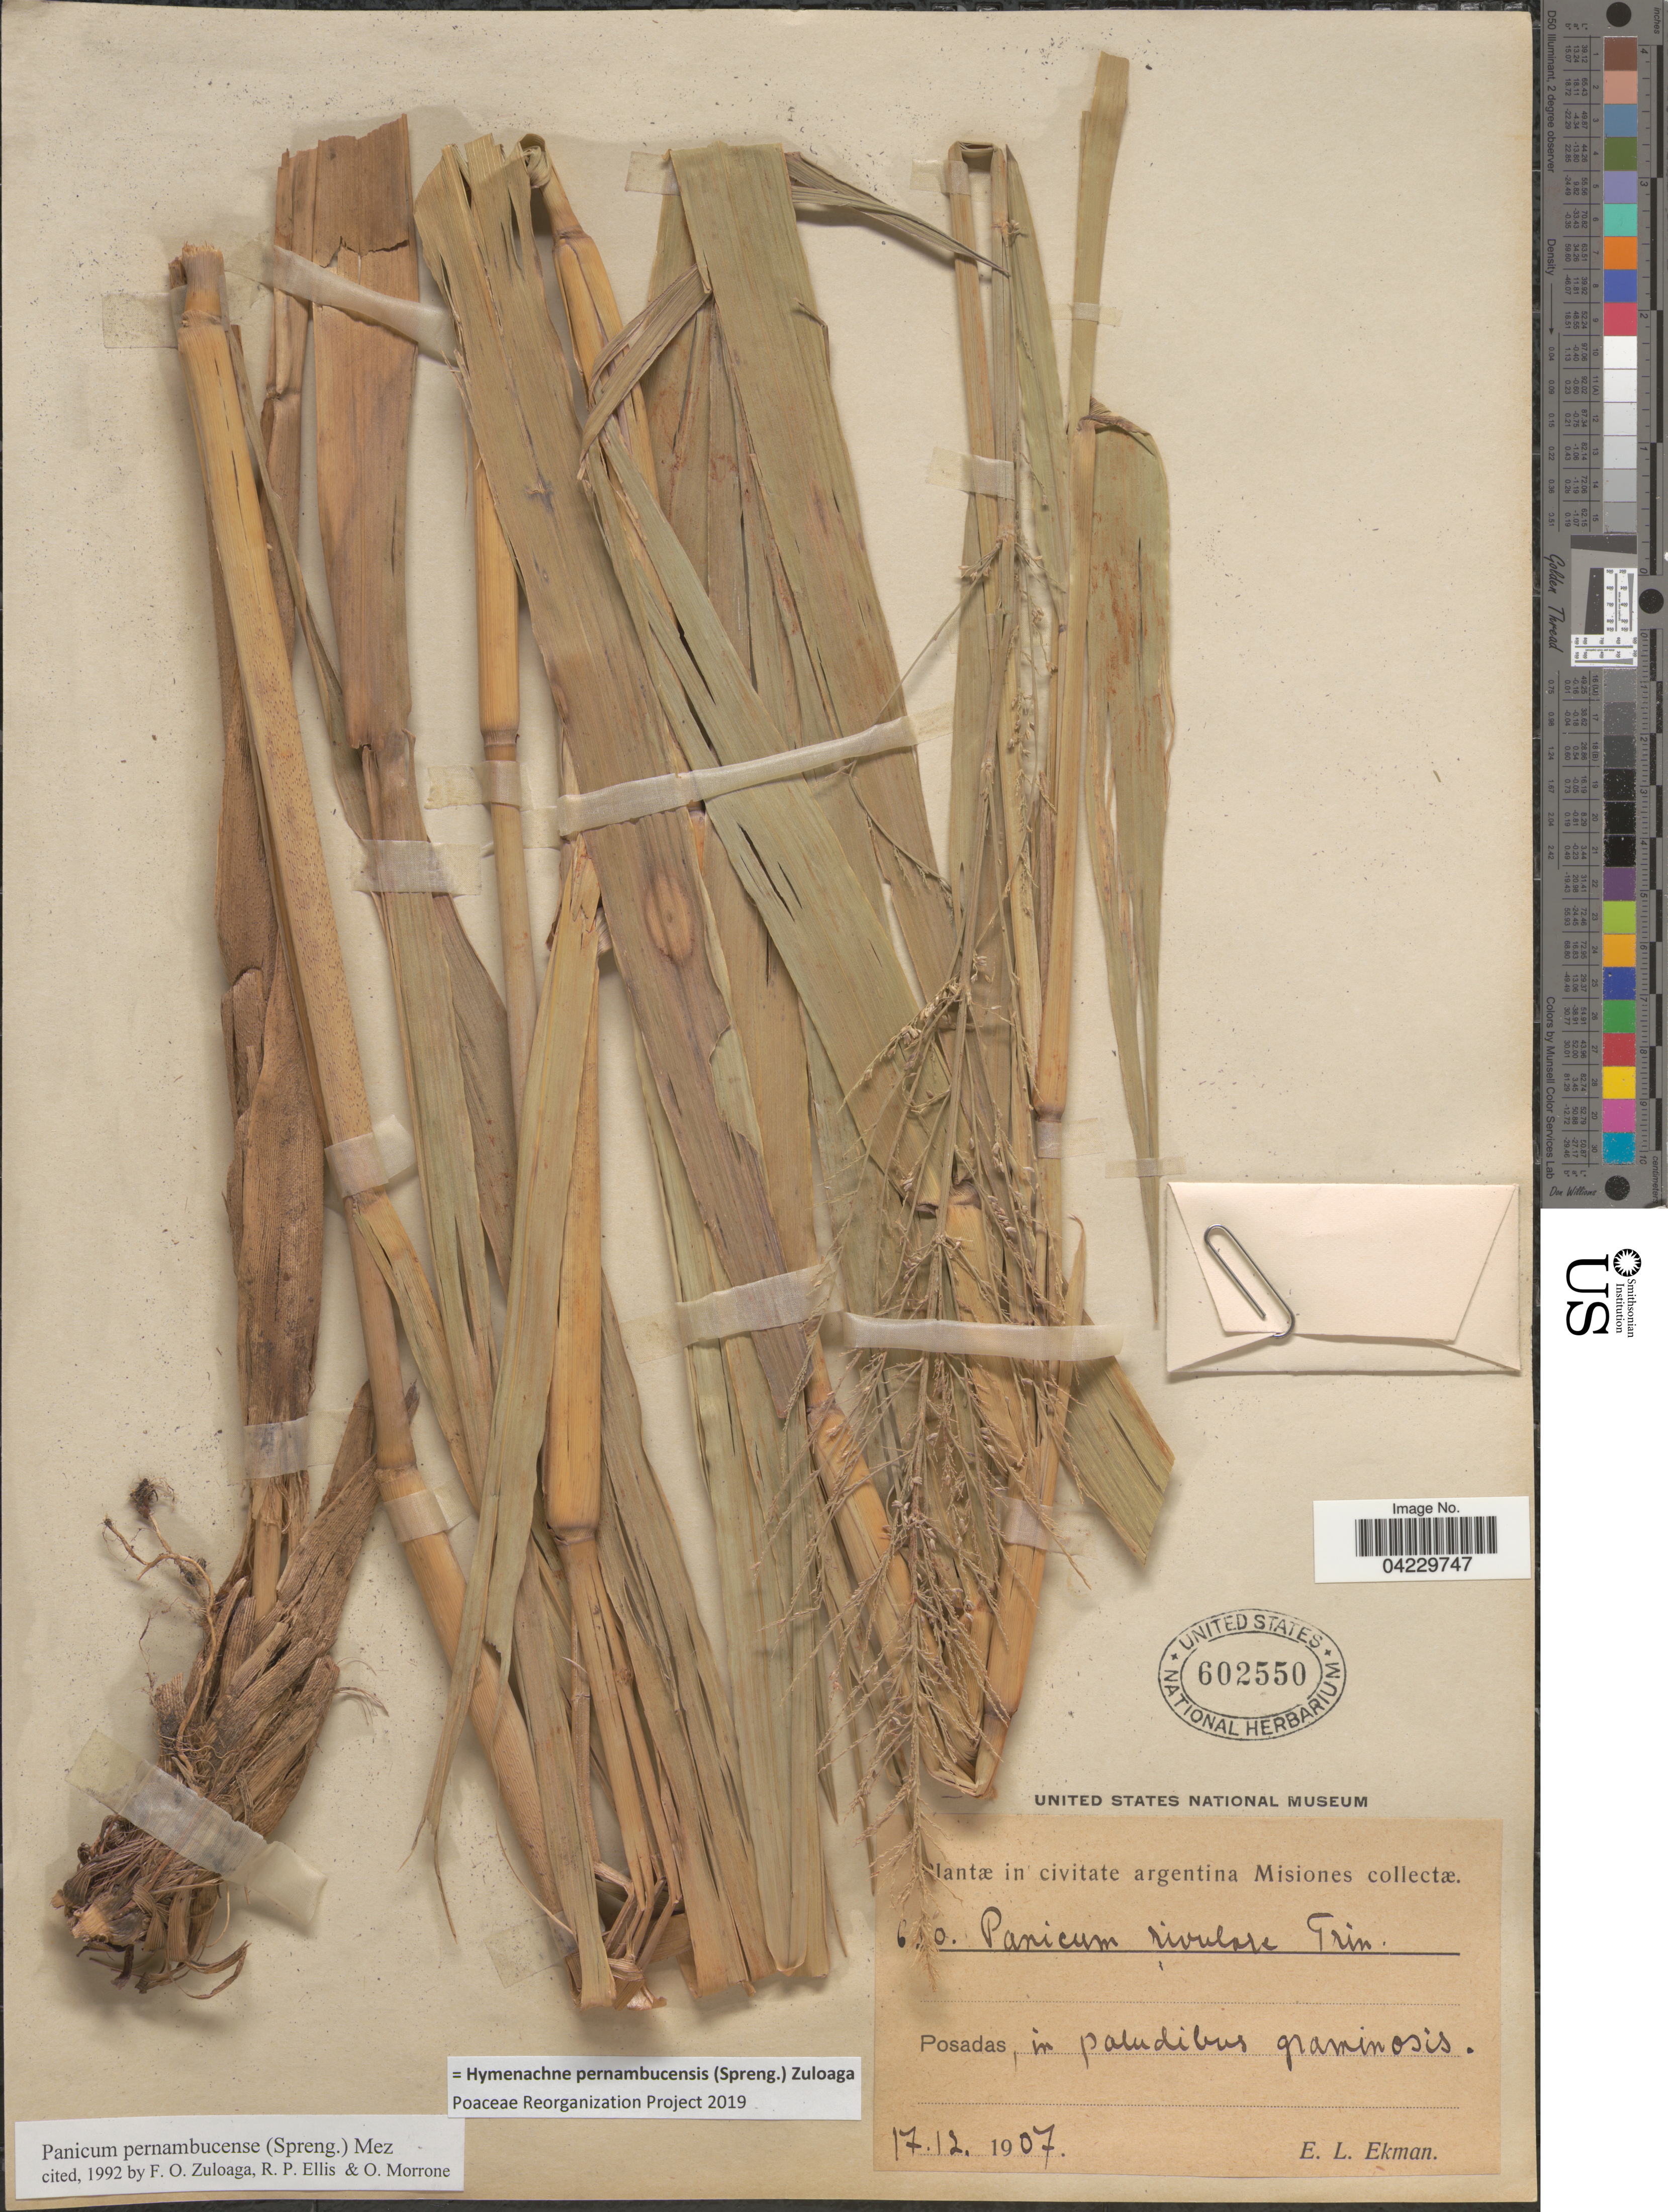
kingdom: Plantae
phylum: Tracheophyta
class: Liliopsida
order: Poales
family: Poaceae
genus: Hymenachne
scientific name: Hymenachne pernambucensis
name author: (Spreng.) Zuloaga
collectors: E. L. Ekman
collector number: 6!0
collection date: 1907-12-17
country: Argentina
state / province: Misiones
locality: Posadas, in paludibus graminosis.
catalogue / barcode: US 602550